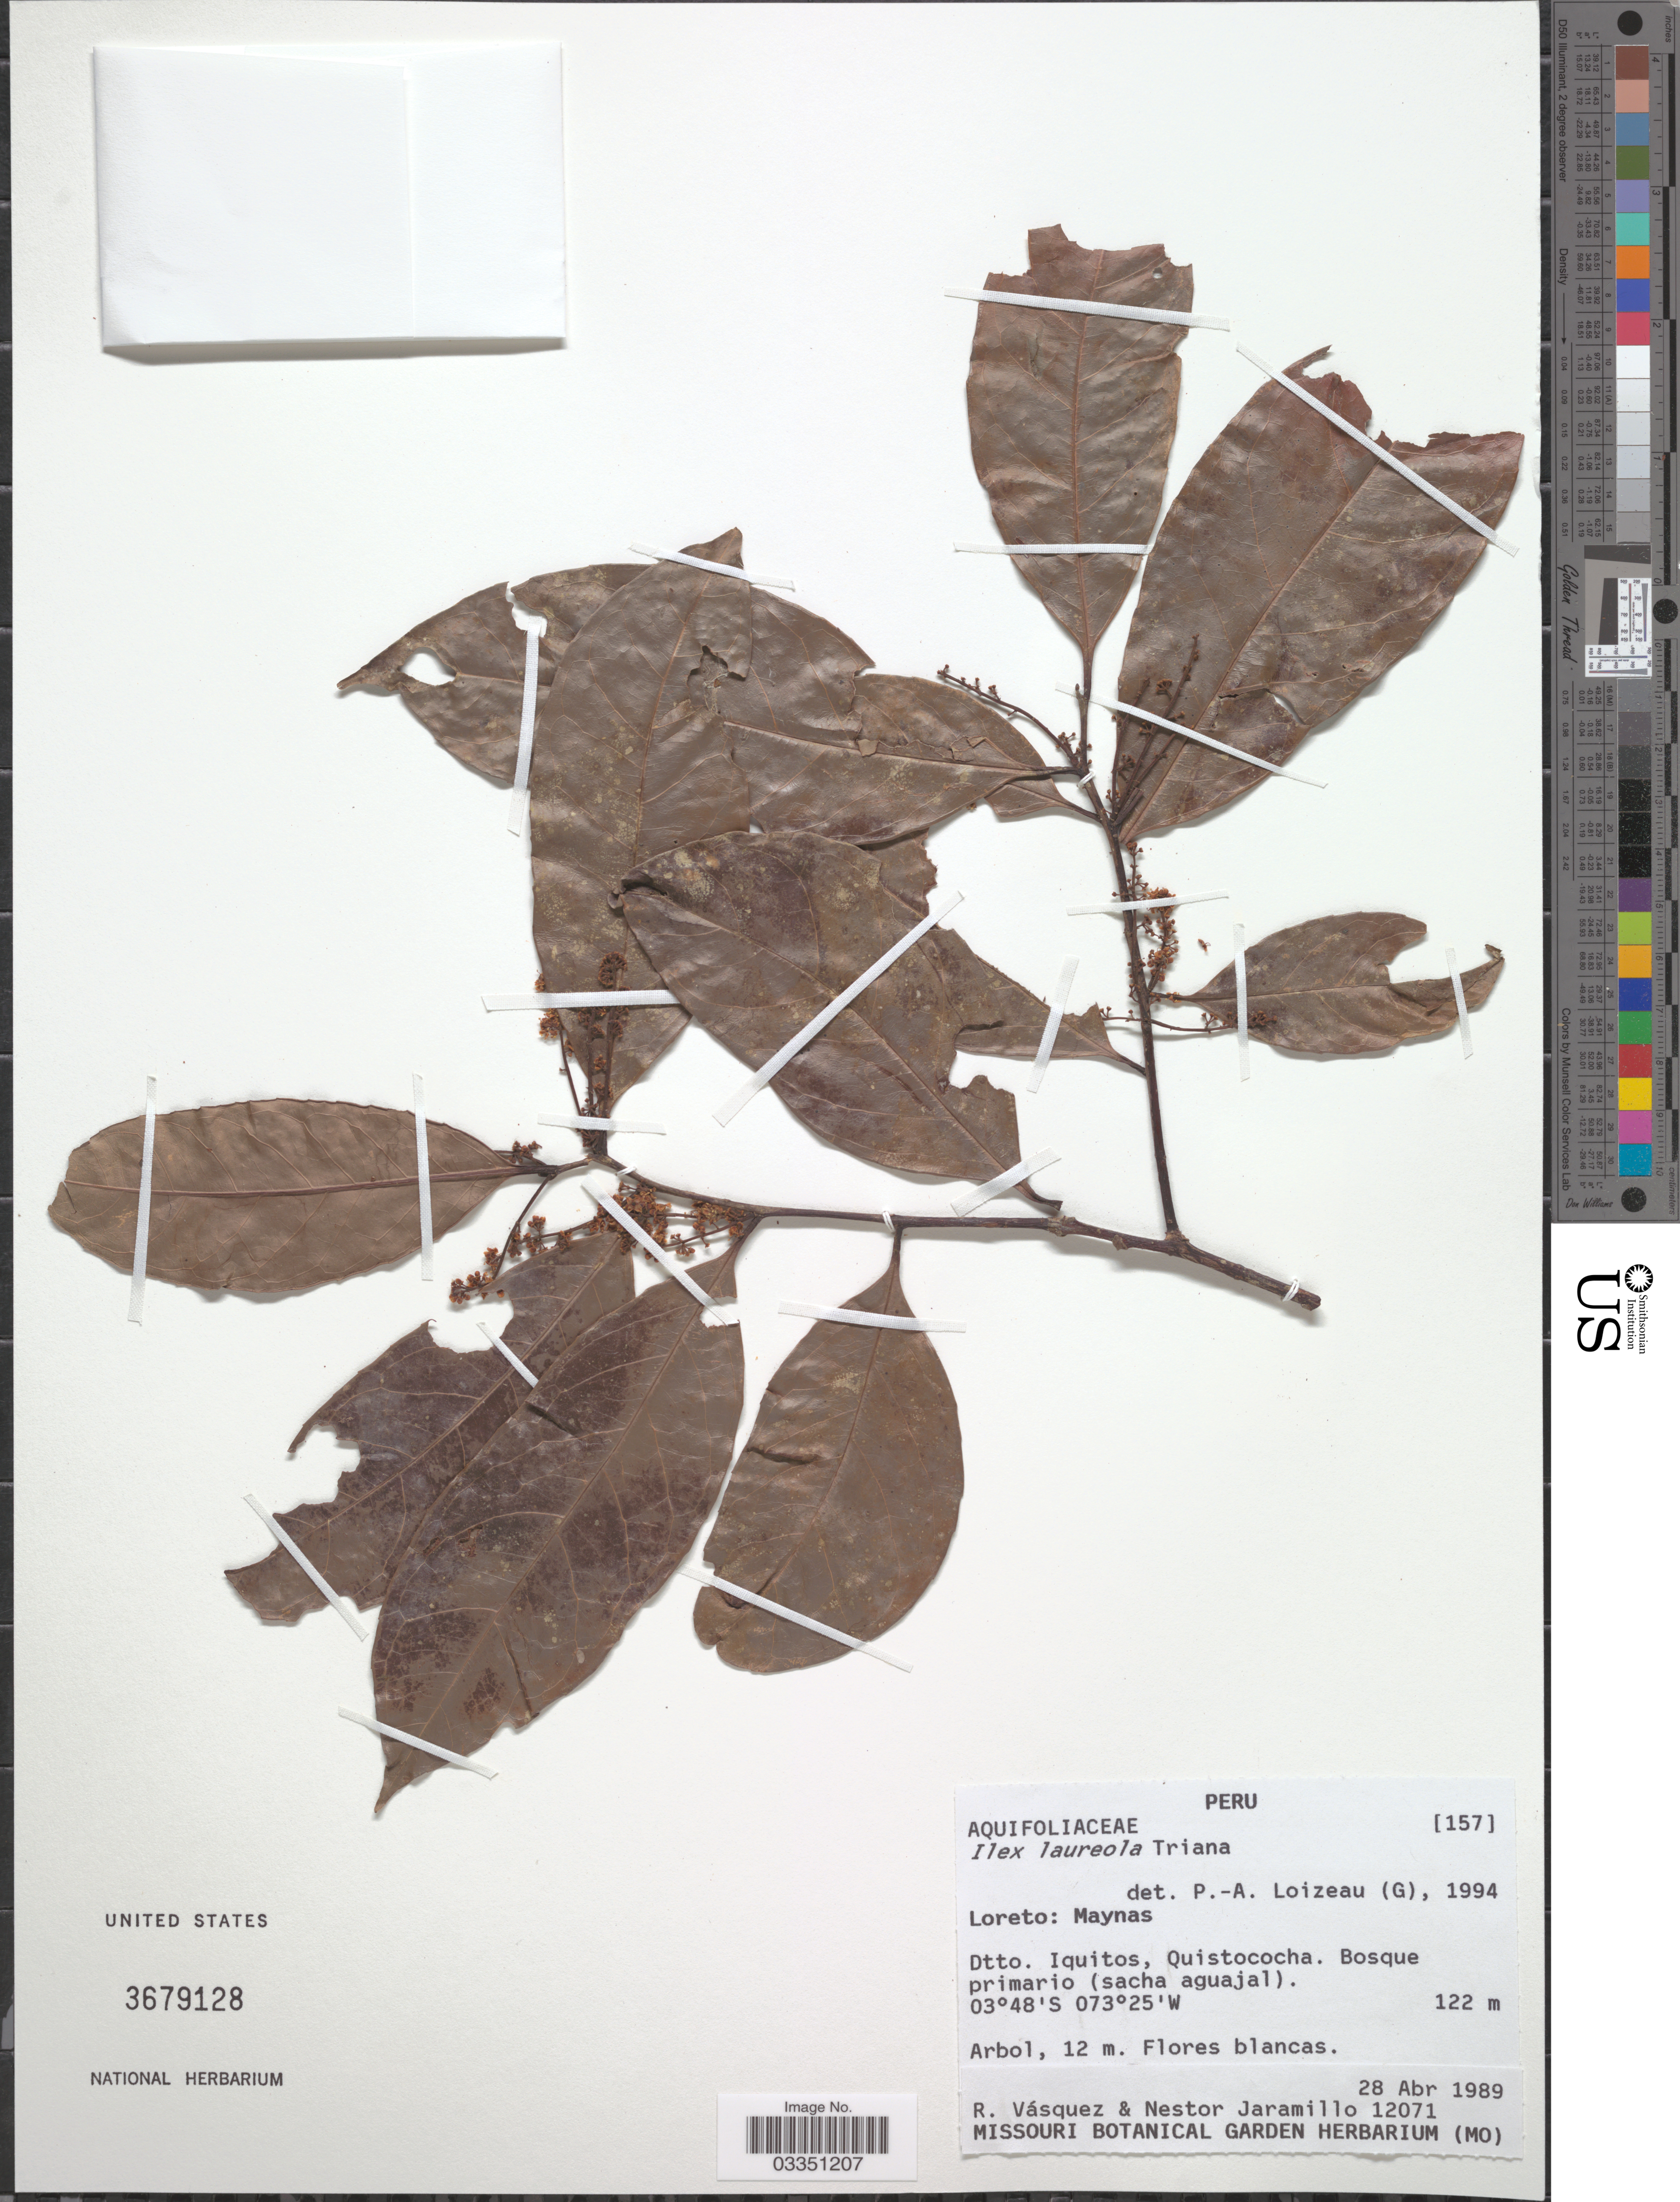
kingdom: Plantae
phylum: Tracheophyta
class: Magnoliopsida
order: Aquifoliales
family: Aquifoliaceae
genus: Ilex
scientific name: Ilex laureola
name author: Triana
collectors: R. Vásquez & N. Jaramillo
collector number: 12071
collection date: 1989-04-28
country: Peru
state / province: Loreto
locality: Maynas. Dtto. Iquitos, Quistococha. Bosque primario (sacha aguajal).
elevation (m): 122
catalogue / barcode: US 3679128